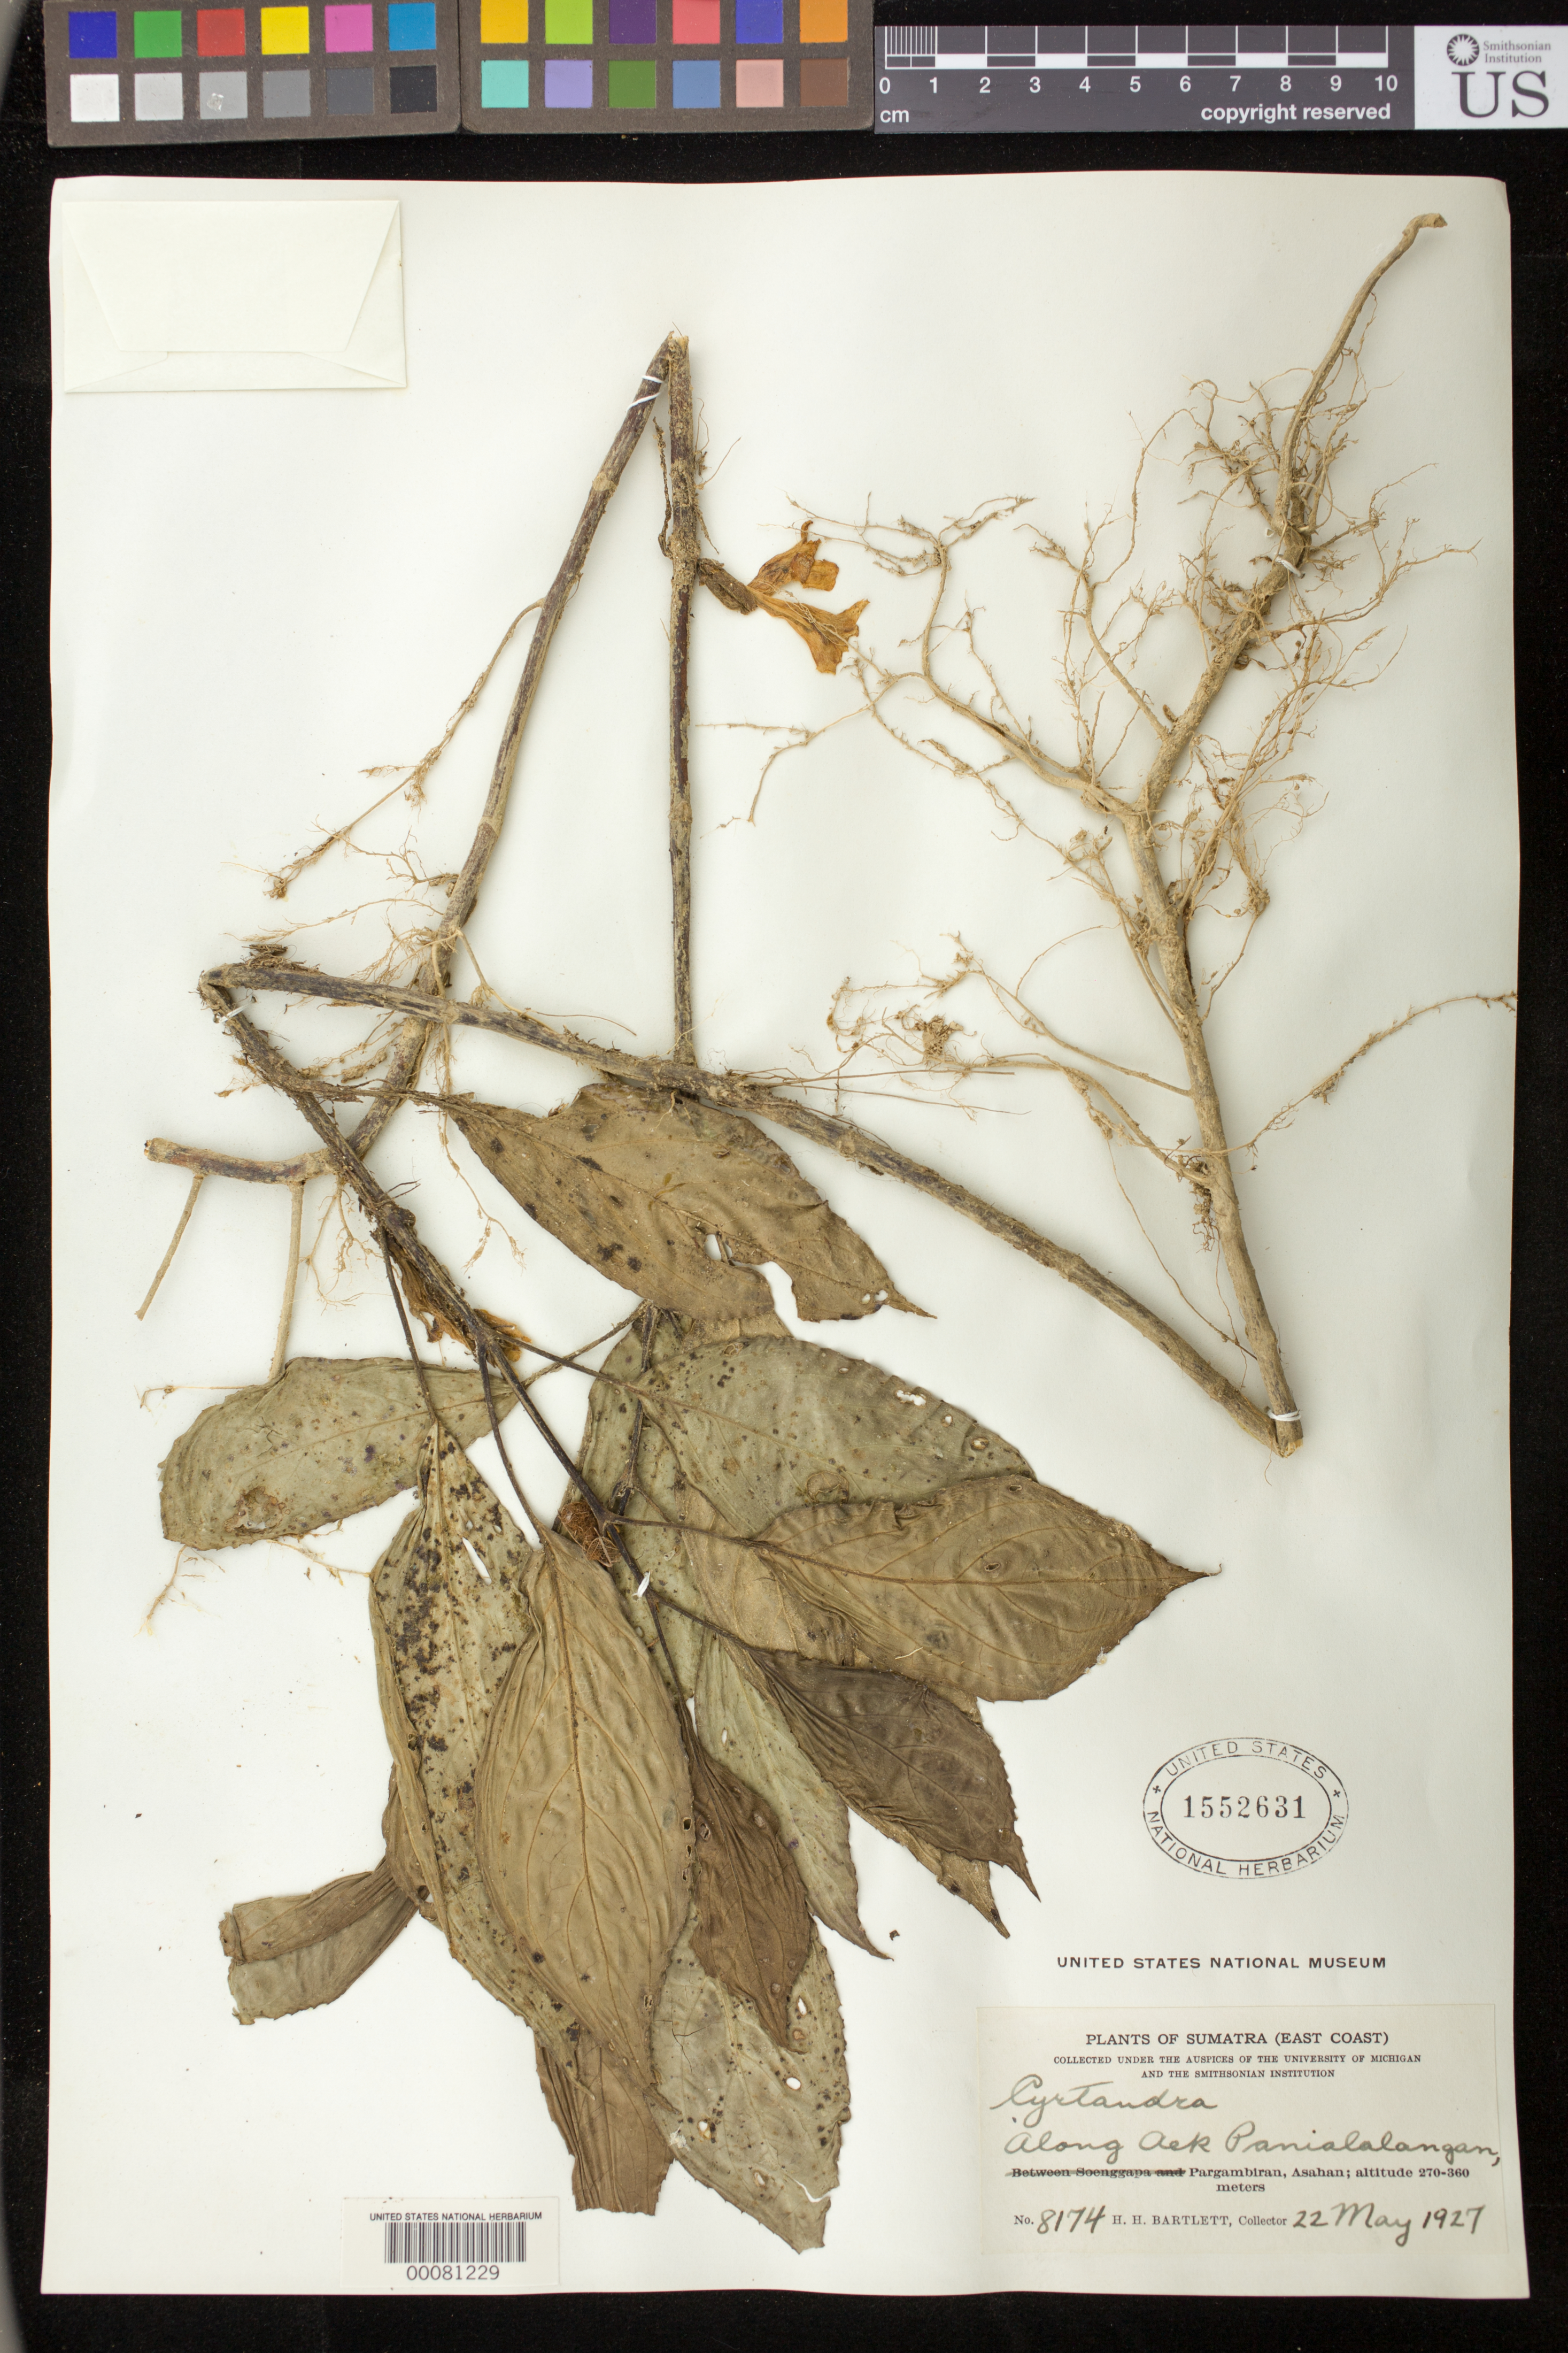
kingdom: Plantae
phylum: Tracheophyta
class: Magnoliopsida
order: Lamiales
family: Gesneriaceae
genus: Cyrtandra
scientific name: Cyrtandra sp.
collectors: H. H. Bartlett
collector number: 8174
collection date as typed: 22 May 1927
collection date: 1927-05-22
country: Indonesia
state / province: Sumatra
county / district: Sumatera Utara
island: Sumatra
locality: East coast, along aek panialalangan, pargambiran, asahan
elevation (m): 270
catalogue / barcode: US 1552631